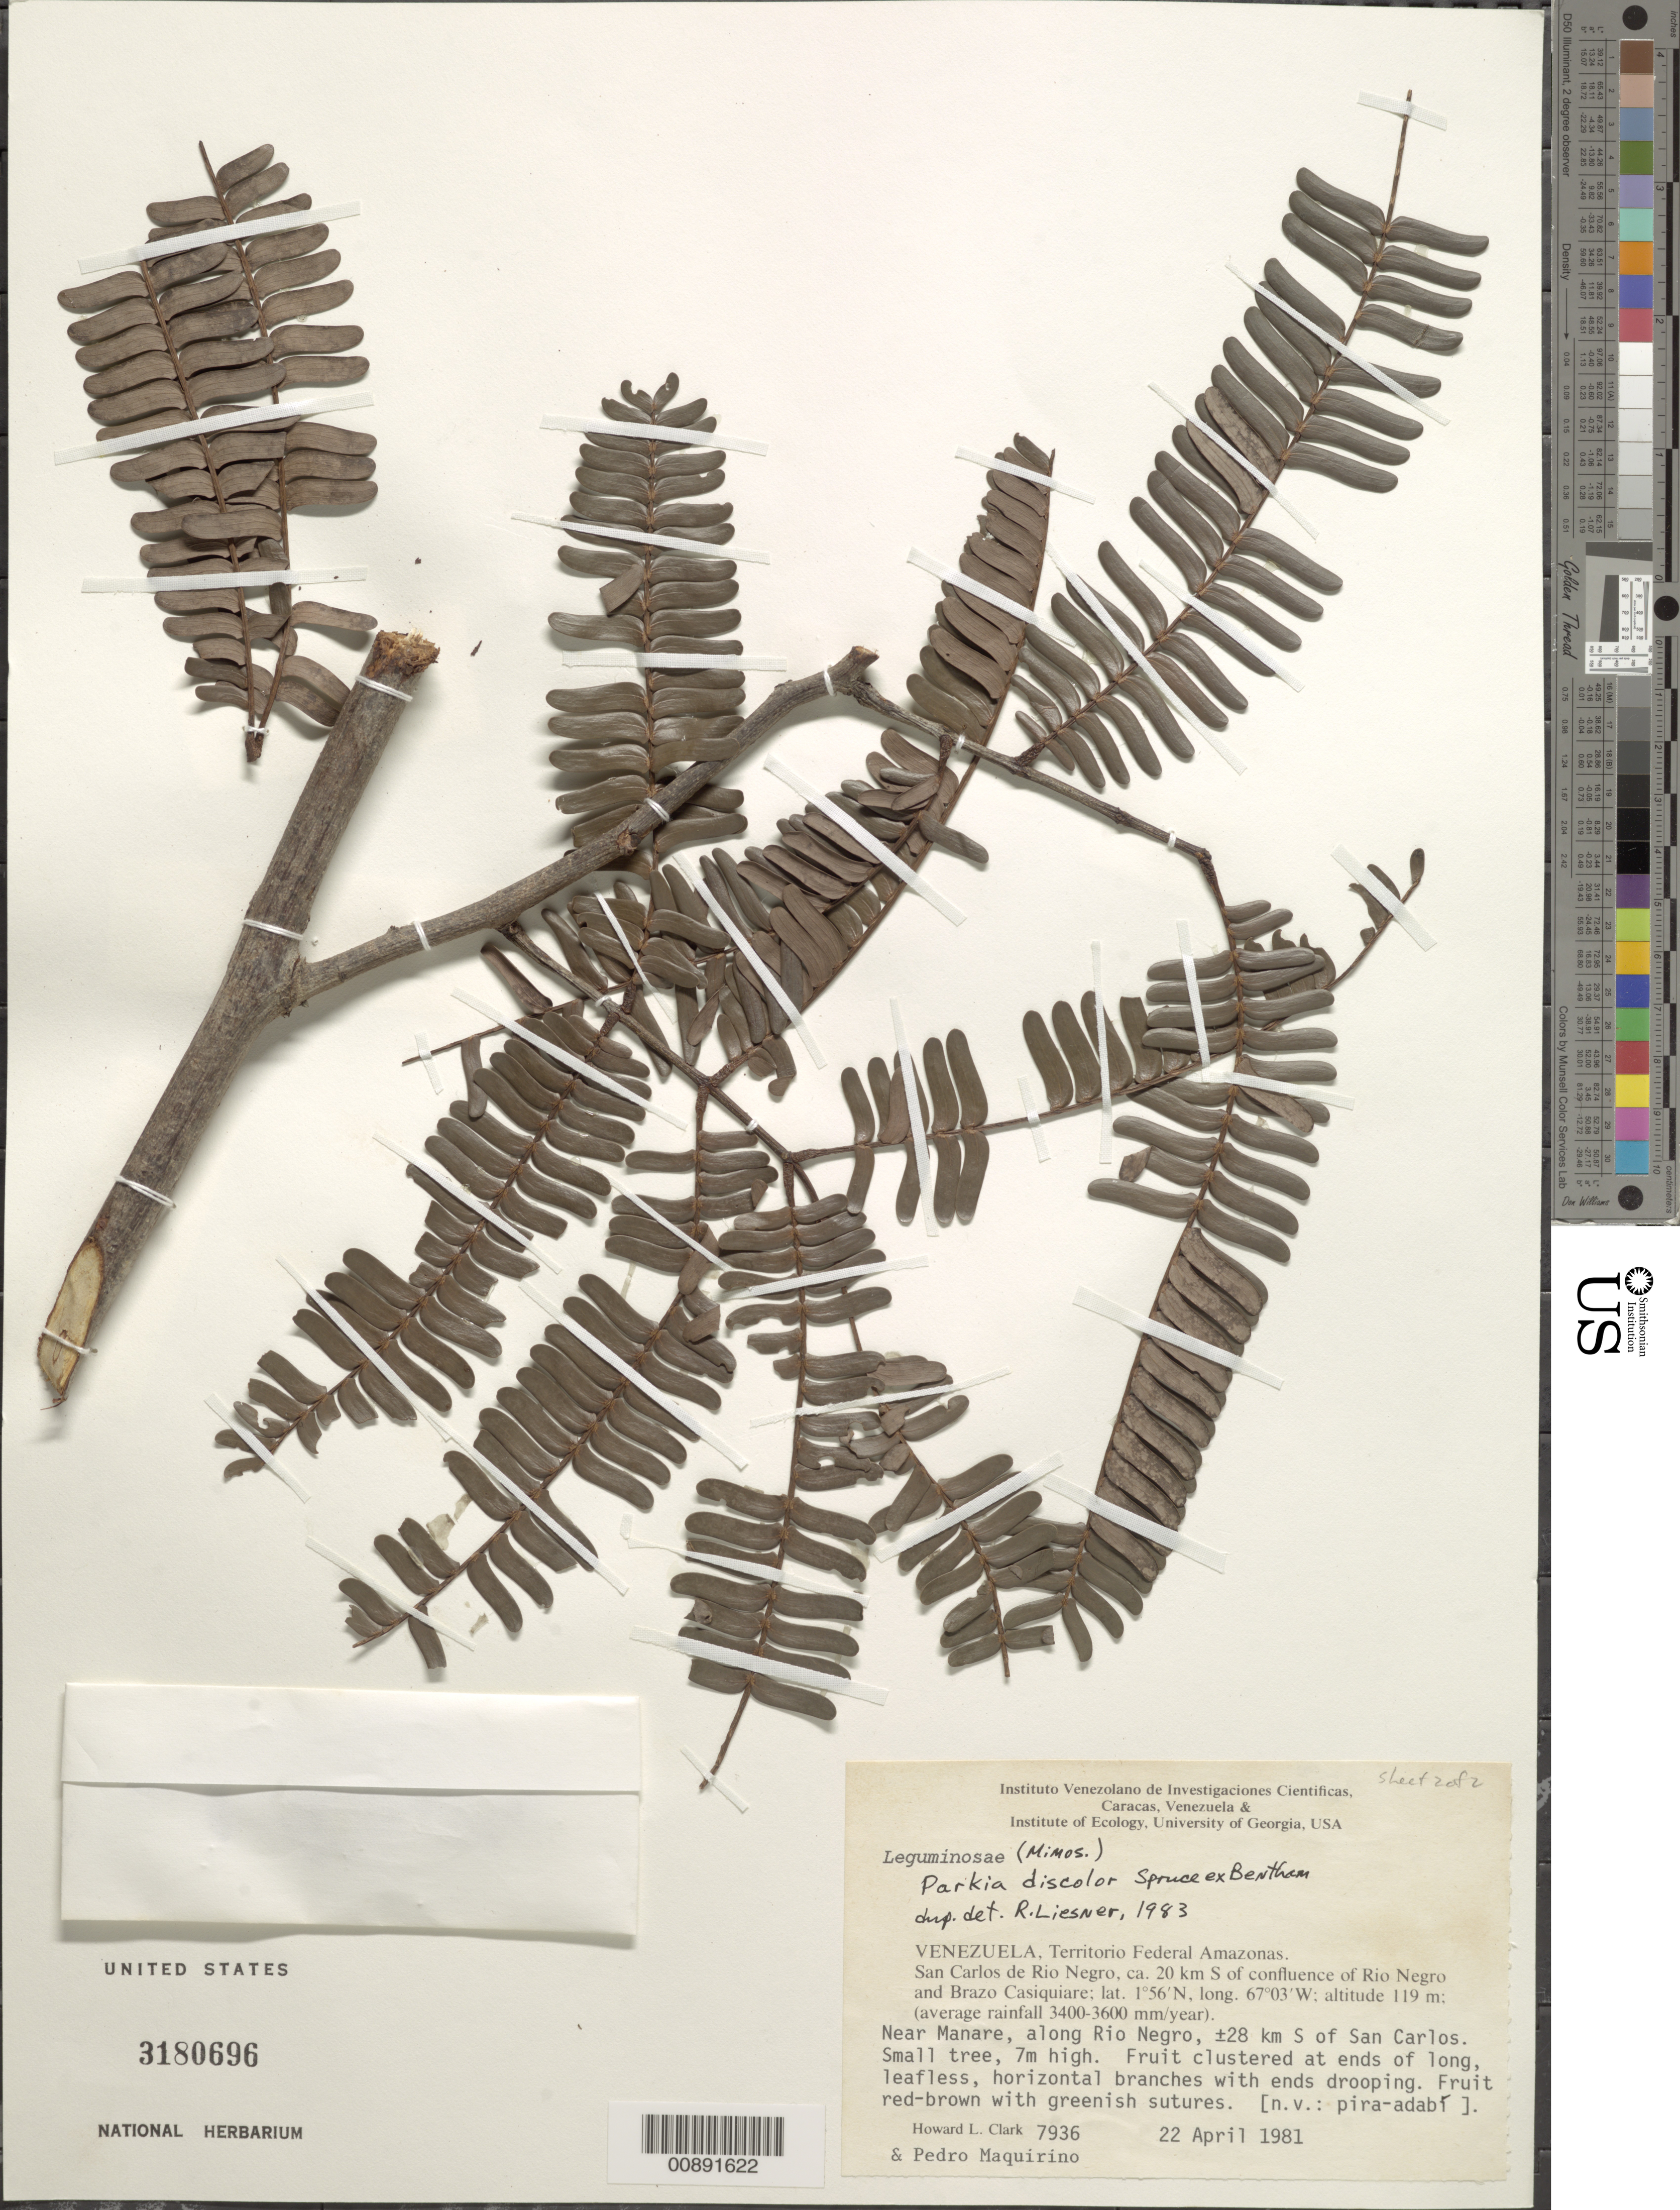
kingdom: Plantae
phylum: Tracheophyta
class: Magnoliopsida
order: Fabales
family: Fabaceae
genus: Parkia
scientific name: Parkia discolor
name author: Spruce ex Benth.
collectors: H. L. Clark & P. Maquirino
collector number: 7936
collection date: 1981-04-22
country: Venezuela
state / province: Amazonas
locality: Venezuela, Territorio Federal Amazonas, San Carlos de Rio Negro, ca. 20 km S of confluence of Rio Negro and Brazo Casiquiare. Near Manare, along Rio Negro, ± 28 km S of San Carlos.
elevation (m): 3400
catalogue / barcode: US 3180696